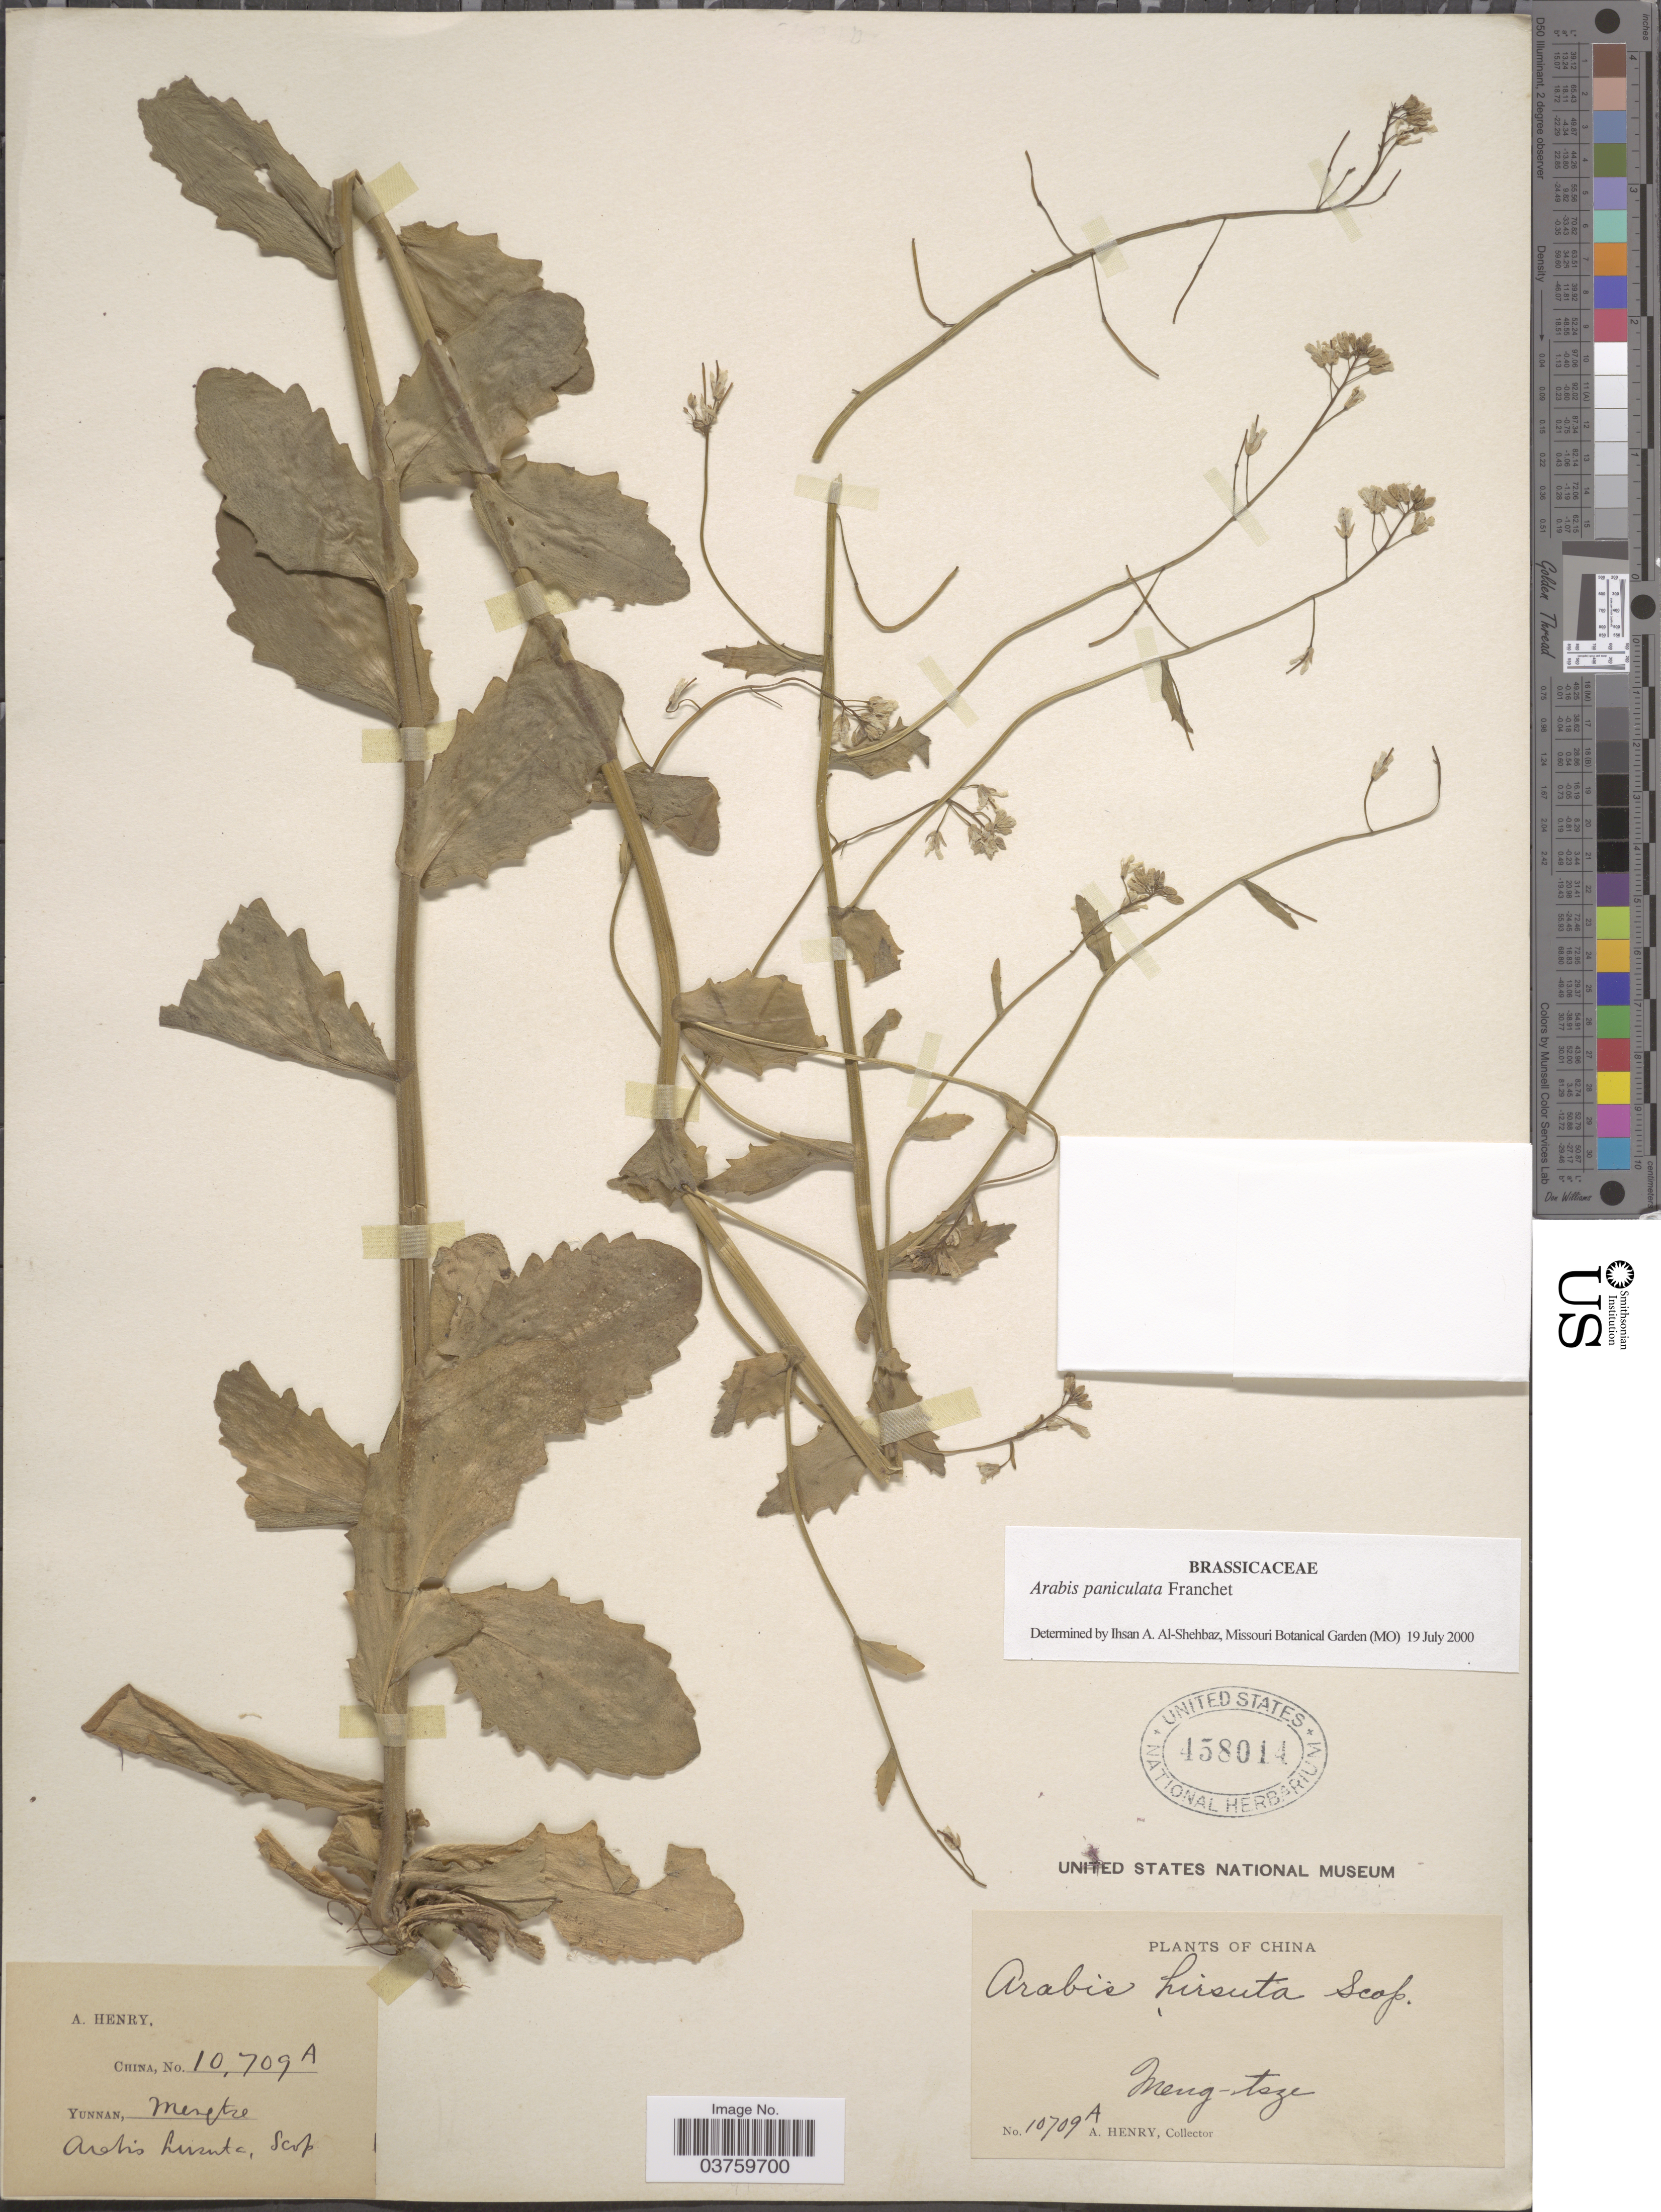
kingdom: Plantae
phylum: Tracheophyta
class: Magnoliopsida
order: Brassicales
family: Brassicaceae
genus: Arabis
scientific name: Arabis paniculata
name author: Franch.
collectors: A. Henry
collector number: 10709 A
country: China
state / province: Yunnan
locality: Mengtze.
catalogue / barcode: US 458014